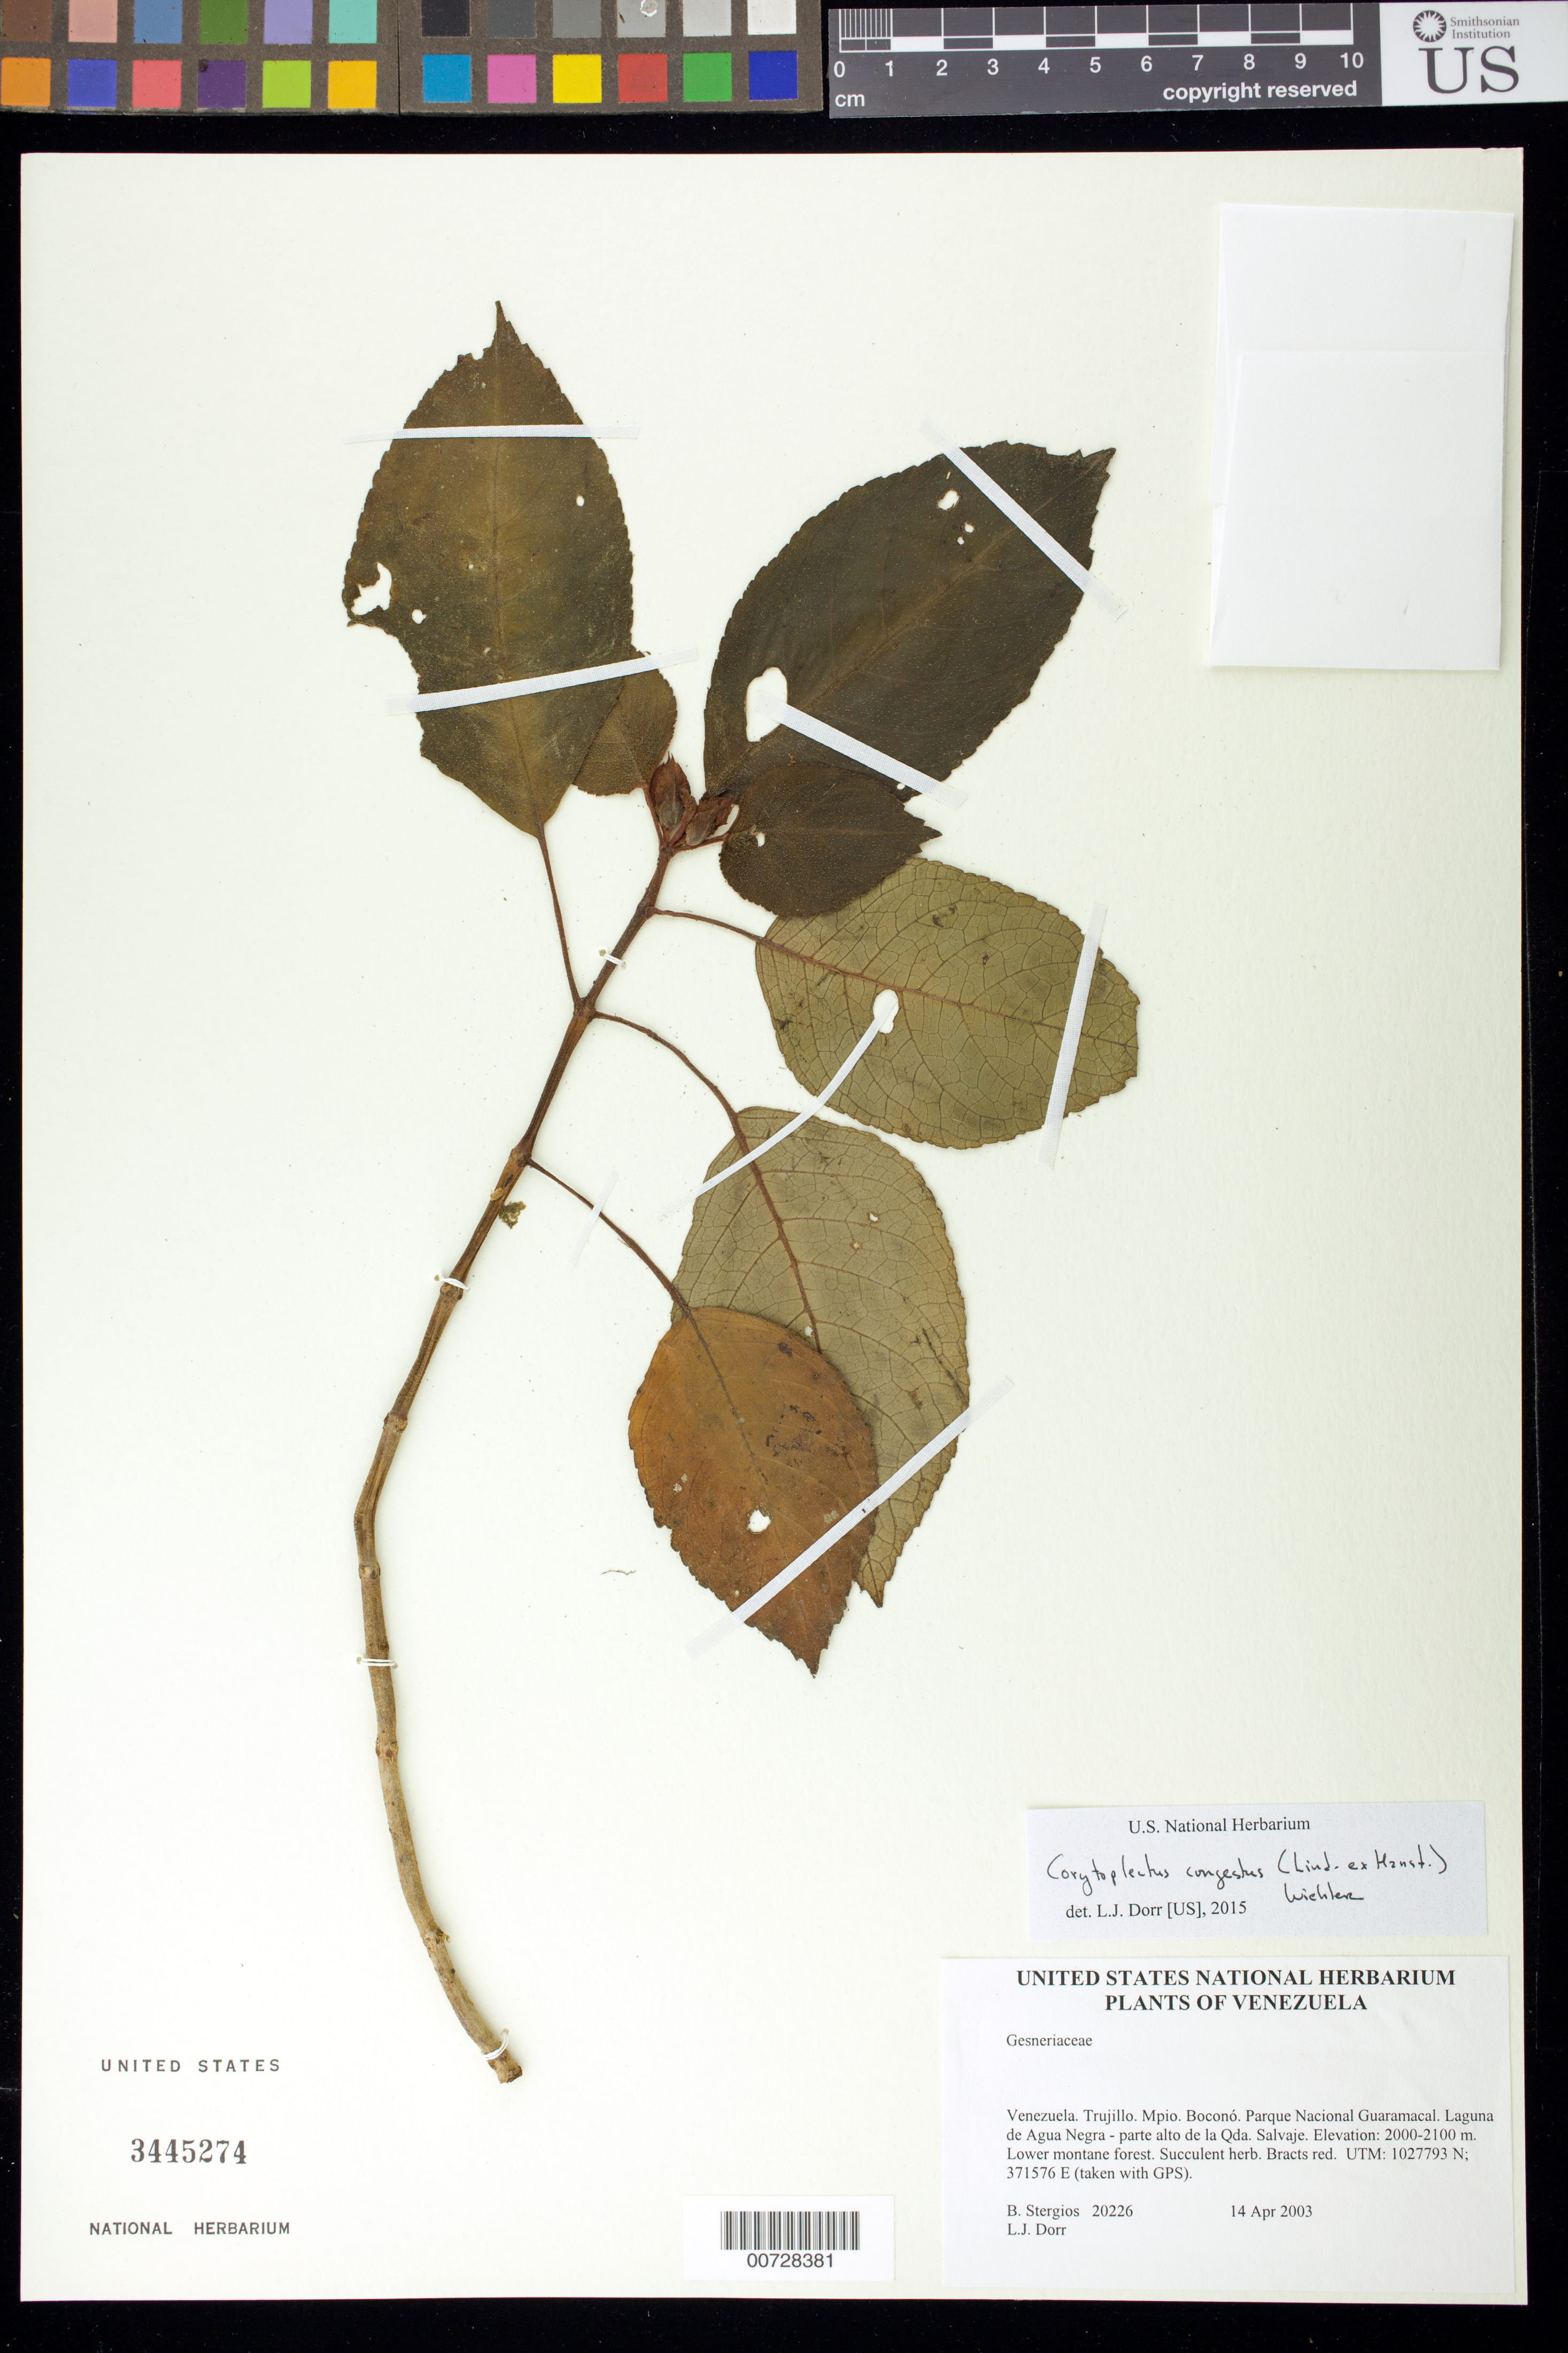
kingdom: Plantae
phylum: Tracheophyta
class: Magnoliopsida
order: Lamiales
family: Gesneriaceae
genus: Corytoplectus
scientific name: Corytoplectus congestus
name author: (Linden ex Hanst.) Wiehler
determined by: Dorr, L. J., (BOT), Smithsonian Institution - National Museum of Natural History (UNITED STATES)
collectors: B. G. Stergios & L. J. Dorr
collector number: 20226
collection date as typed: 14 Apr 2003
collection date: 2003-04-14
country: Venezuela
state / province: Trujillo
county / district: Boconó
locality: Parque Nacional Guaramacal. Laguna de Agua Negra - parte alto de la Qda. Salvaje.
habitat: Lower montane forest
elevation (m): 2000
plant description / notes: PORT, US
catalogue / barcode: US 3445274